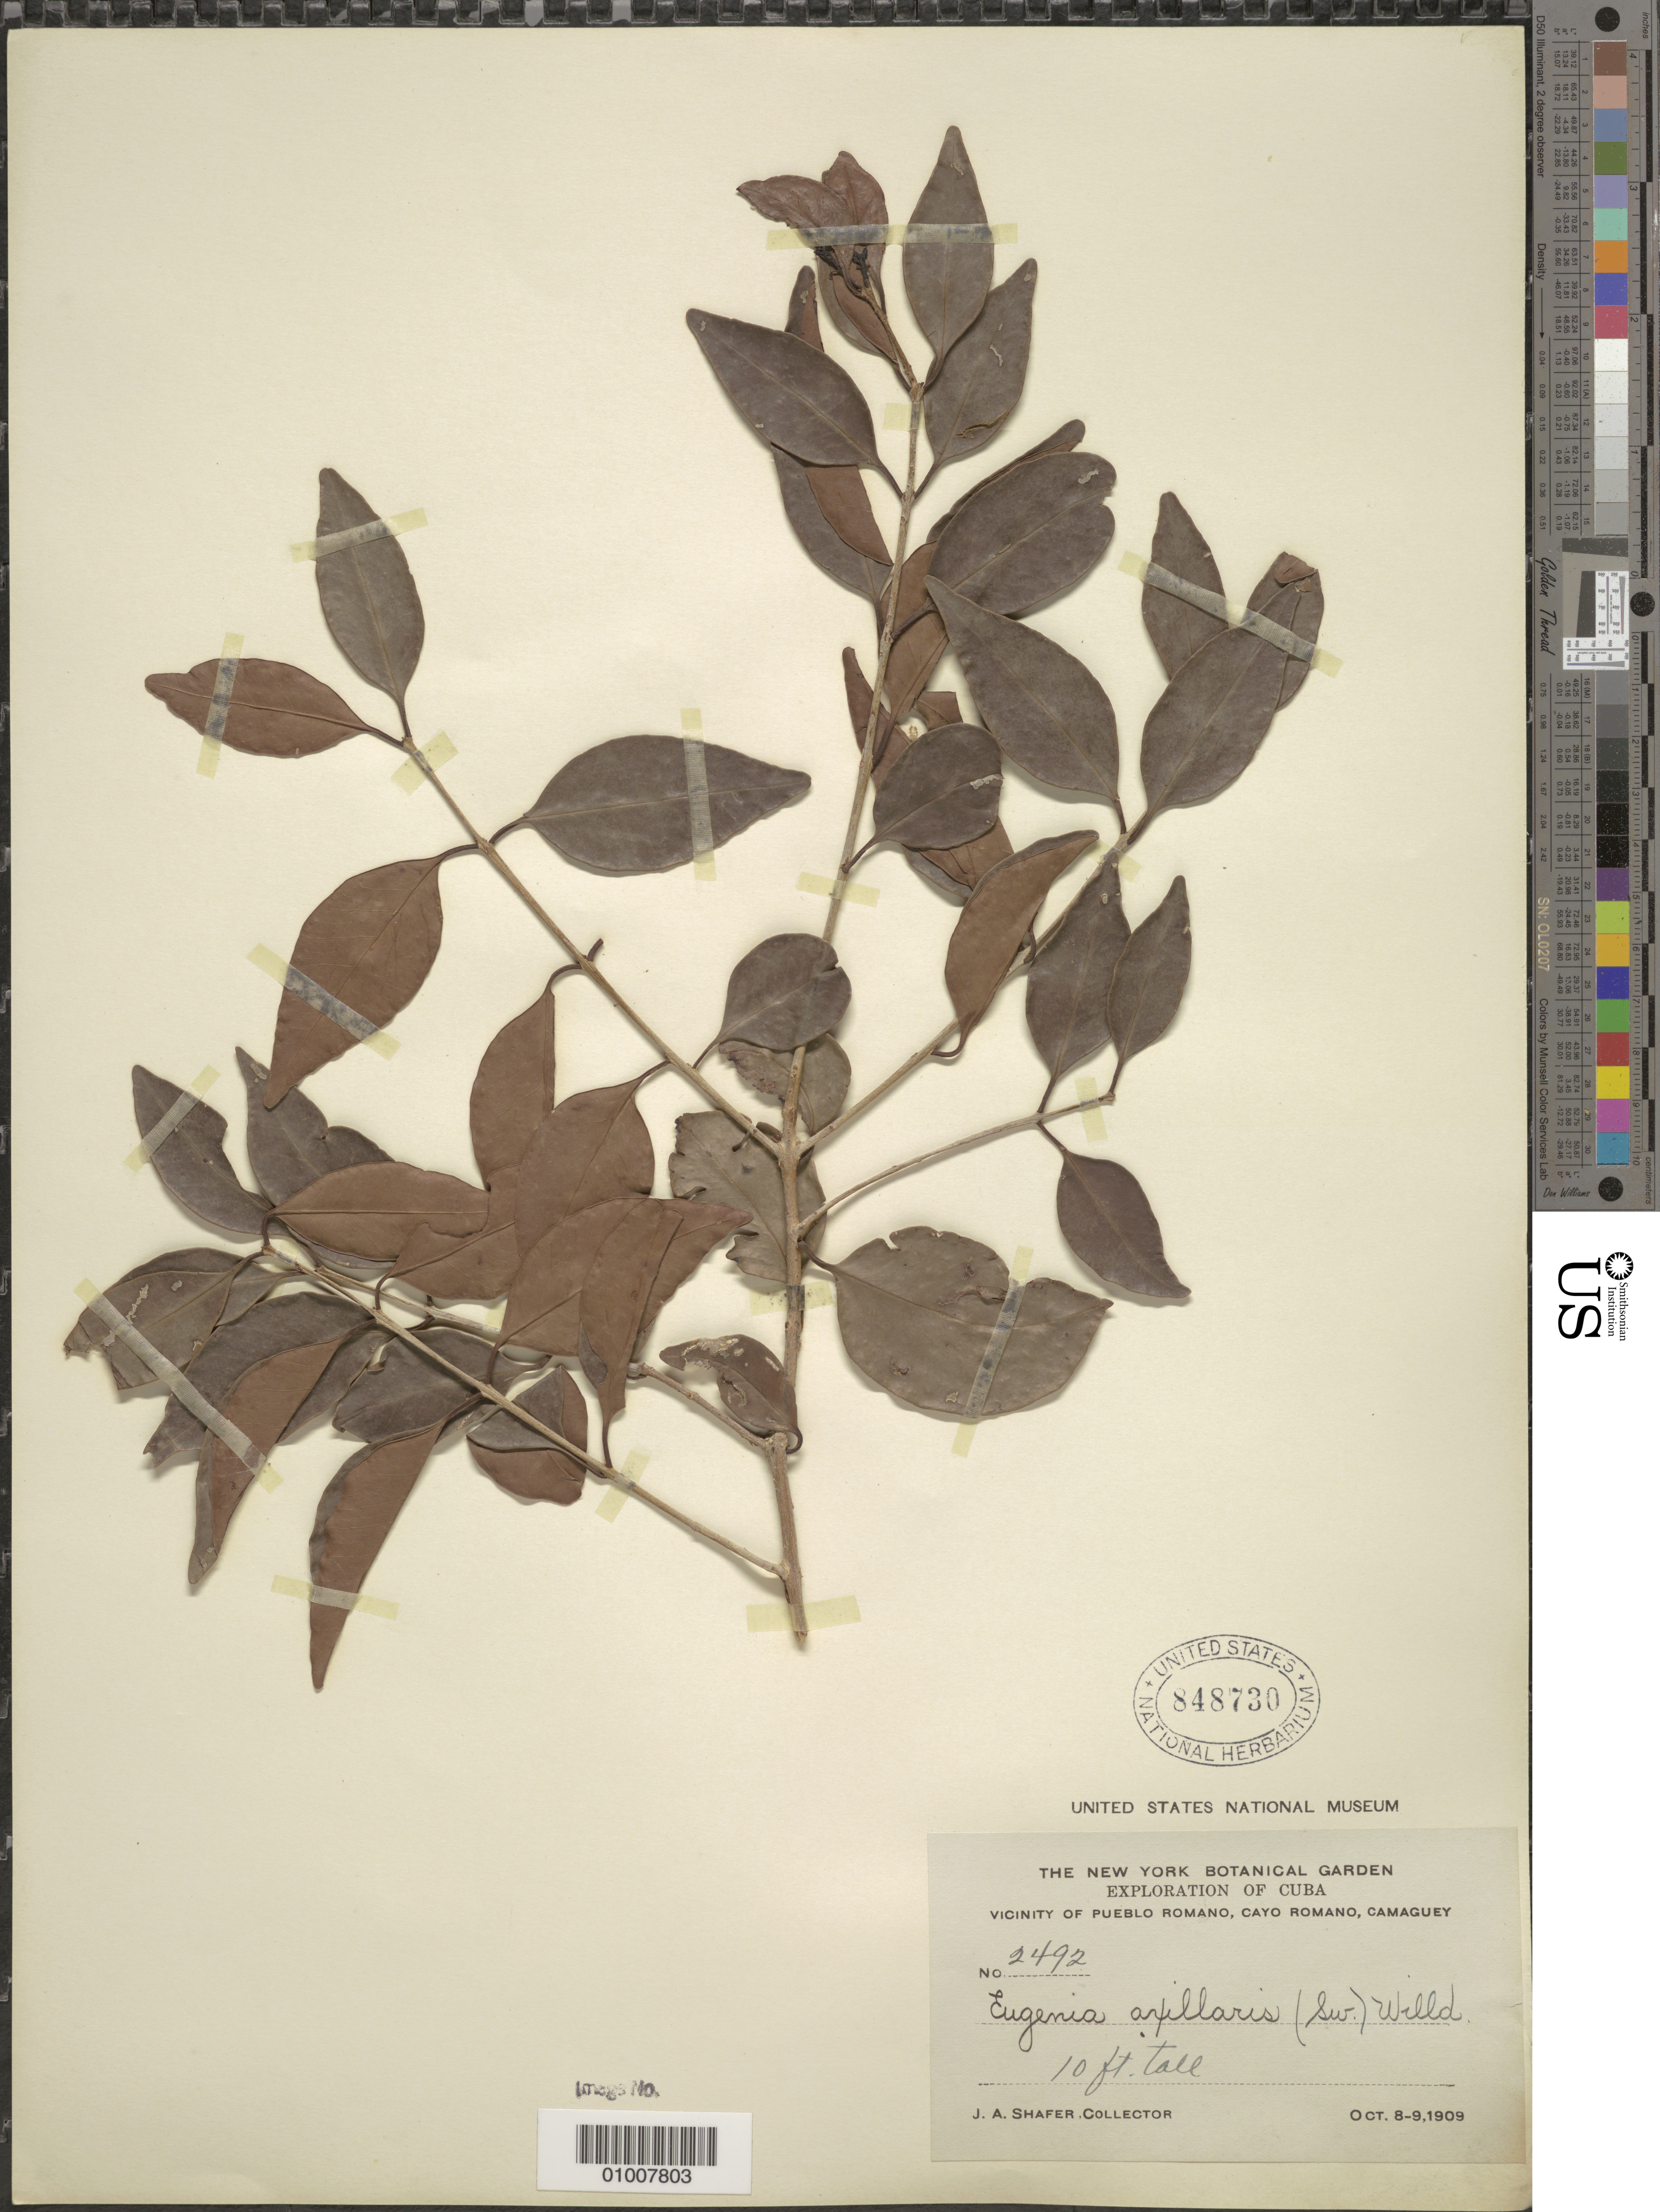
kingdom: Plantae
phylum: Tracheophyta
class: Magnoliopsida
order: Myrtales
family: Myrtaceae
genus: Eugenia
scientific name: Eugenia axillaris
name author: (Sw.) Willd.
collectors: J. A. Shafer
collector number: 2492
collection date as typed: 08 Oct 1909 to 09 Oct 1909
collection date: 1909-10-08/1909-10-09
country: Cuba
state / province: Camagüey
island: Cuba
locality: Vicinity of Pueblo Romano, Cayo Romano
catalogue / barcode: US 848730